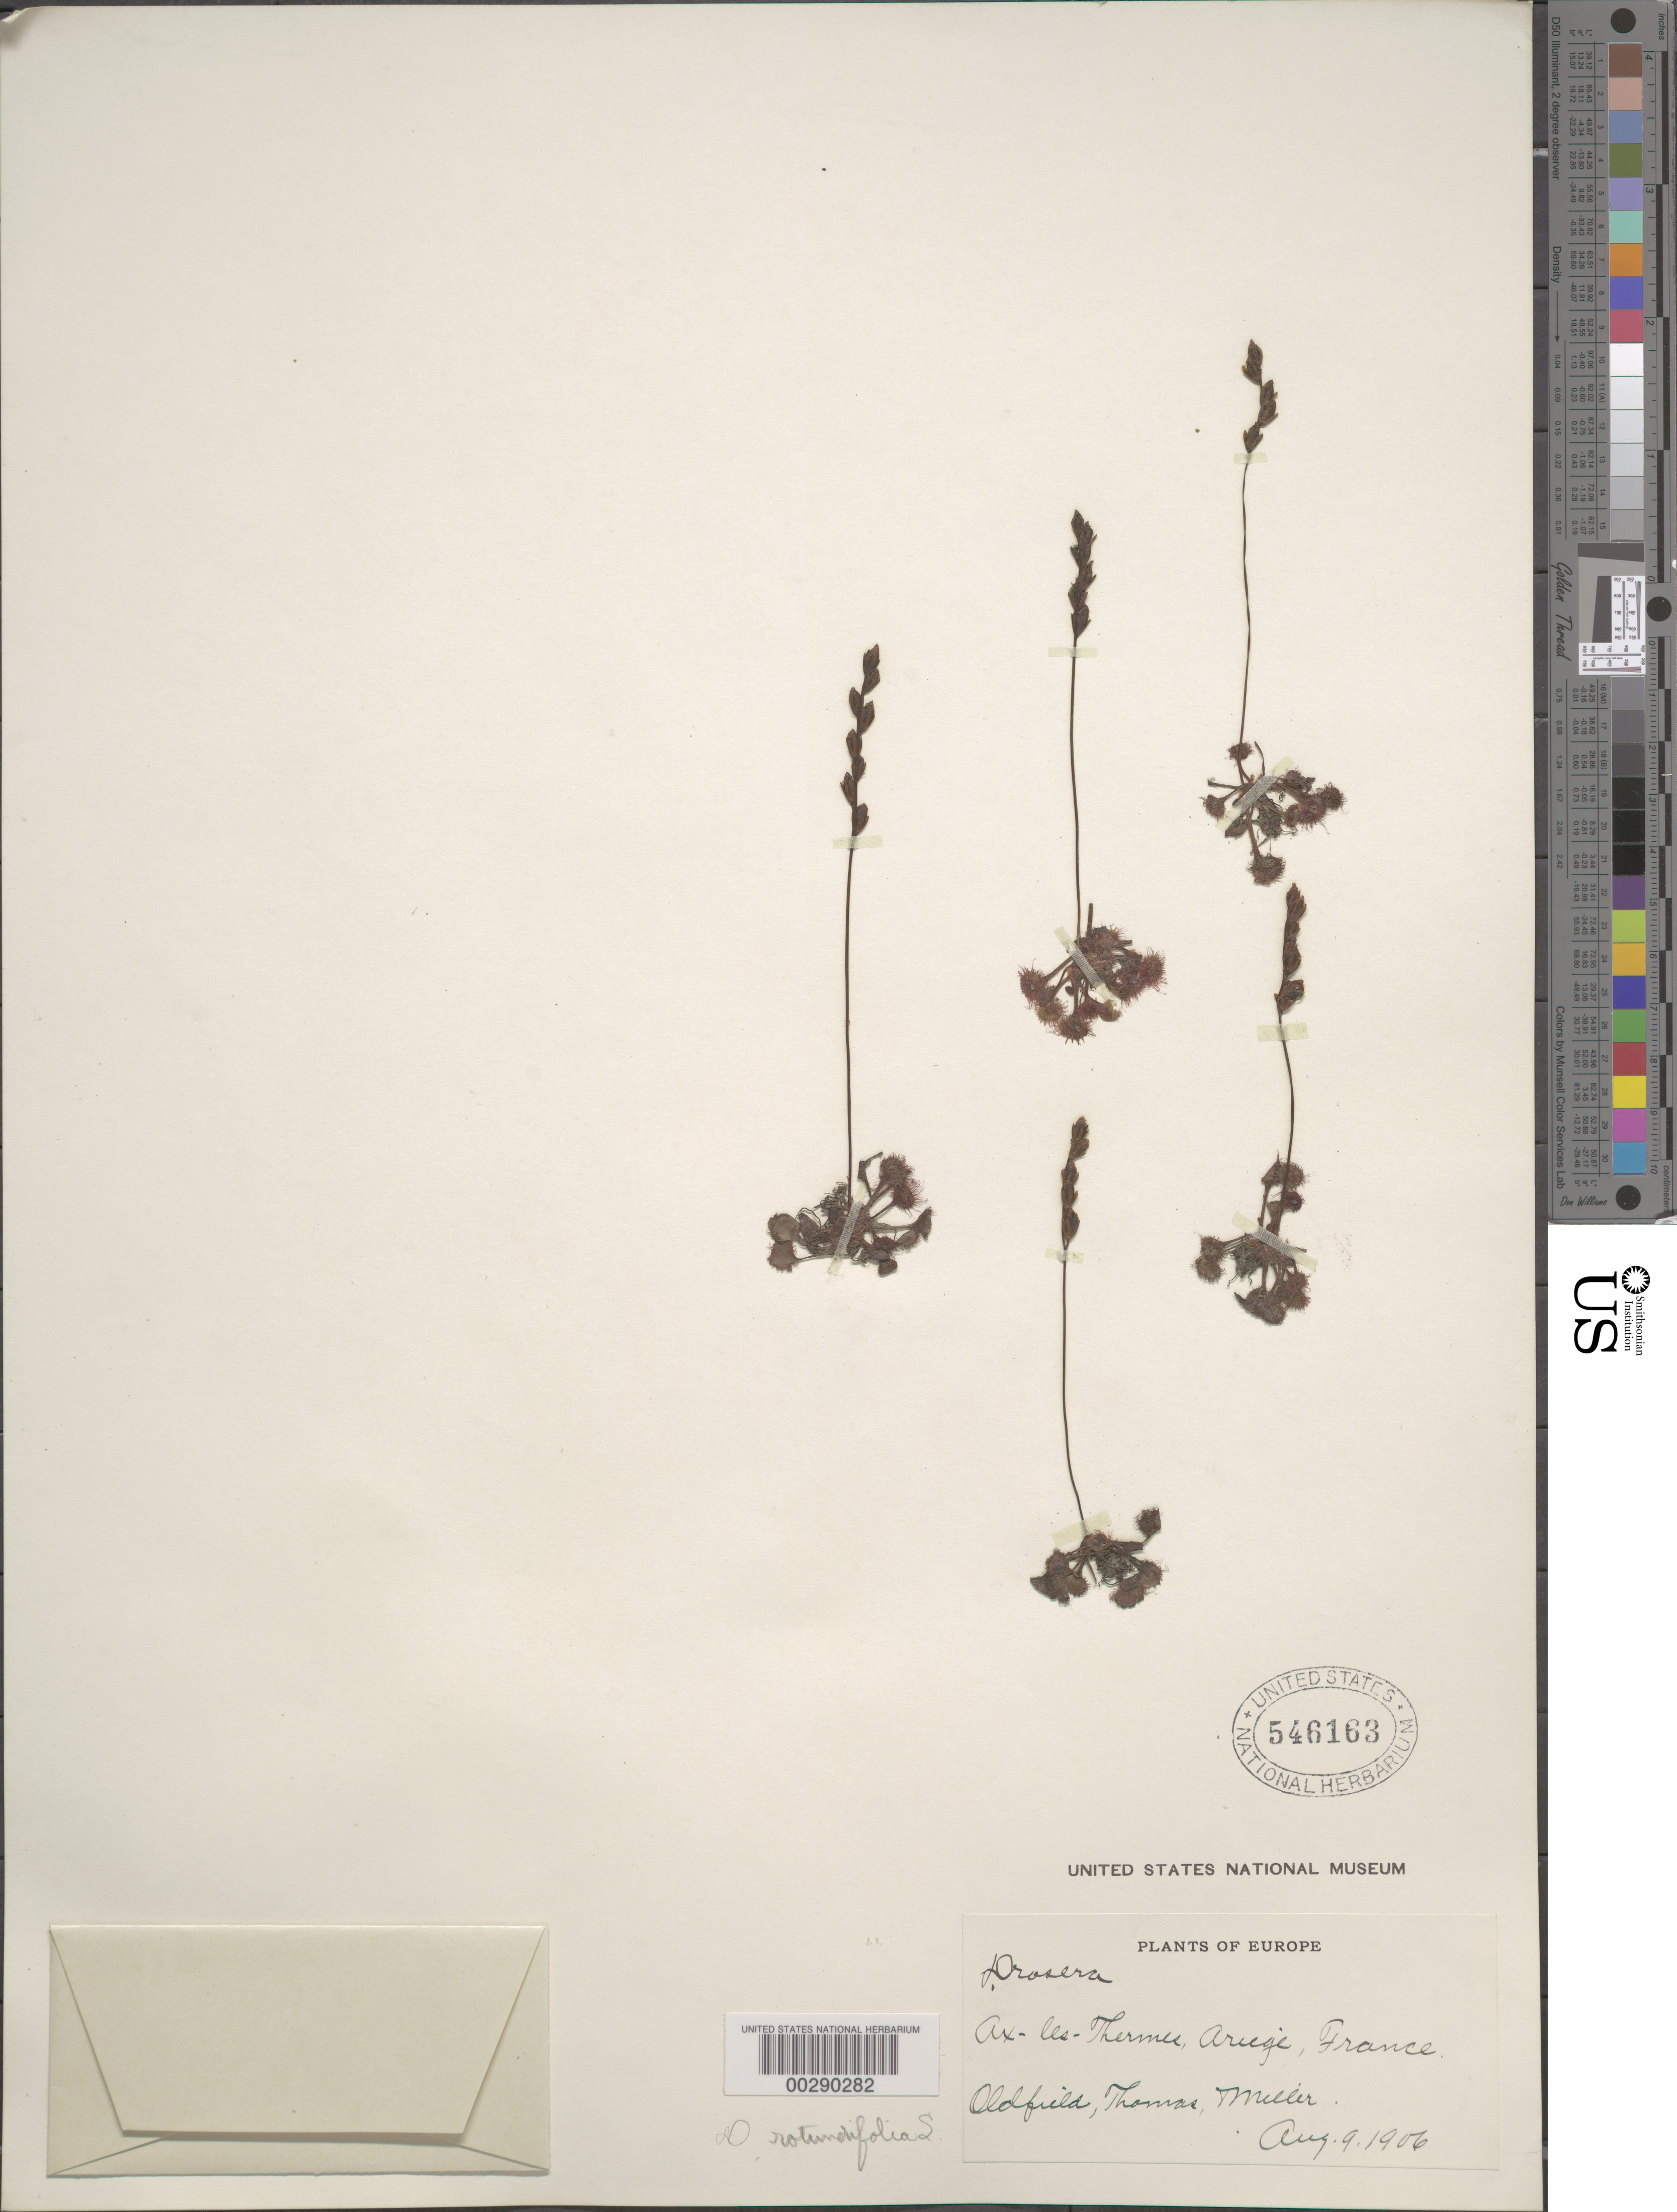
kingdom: Plantae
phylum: Tracheophyta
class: Magnoliopsida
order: Caryophyllales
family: Droseraceae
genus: Drosera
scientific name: Drosera rotundifolia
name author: L.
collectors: T. Oldfield & T. Miller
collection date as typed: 09 Aug 1906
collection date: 1906-08-09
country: France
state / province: Occitanie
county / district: Ariège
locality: Ax les thermes, ariege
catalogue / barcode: US 546163